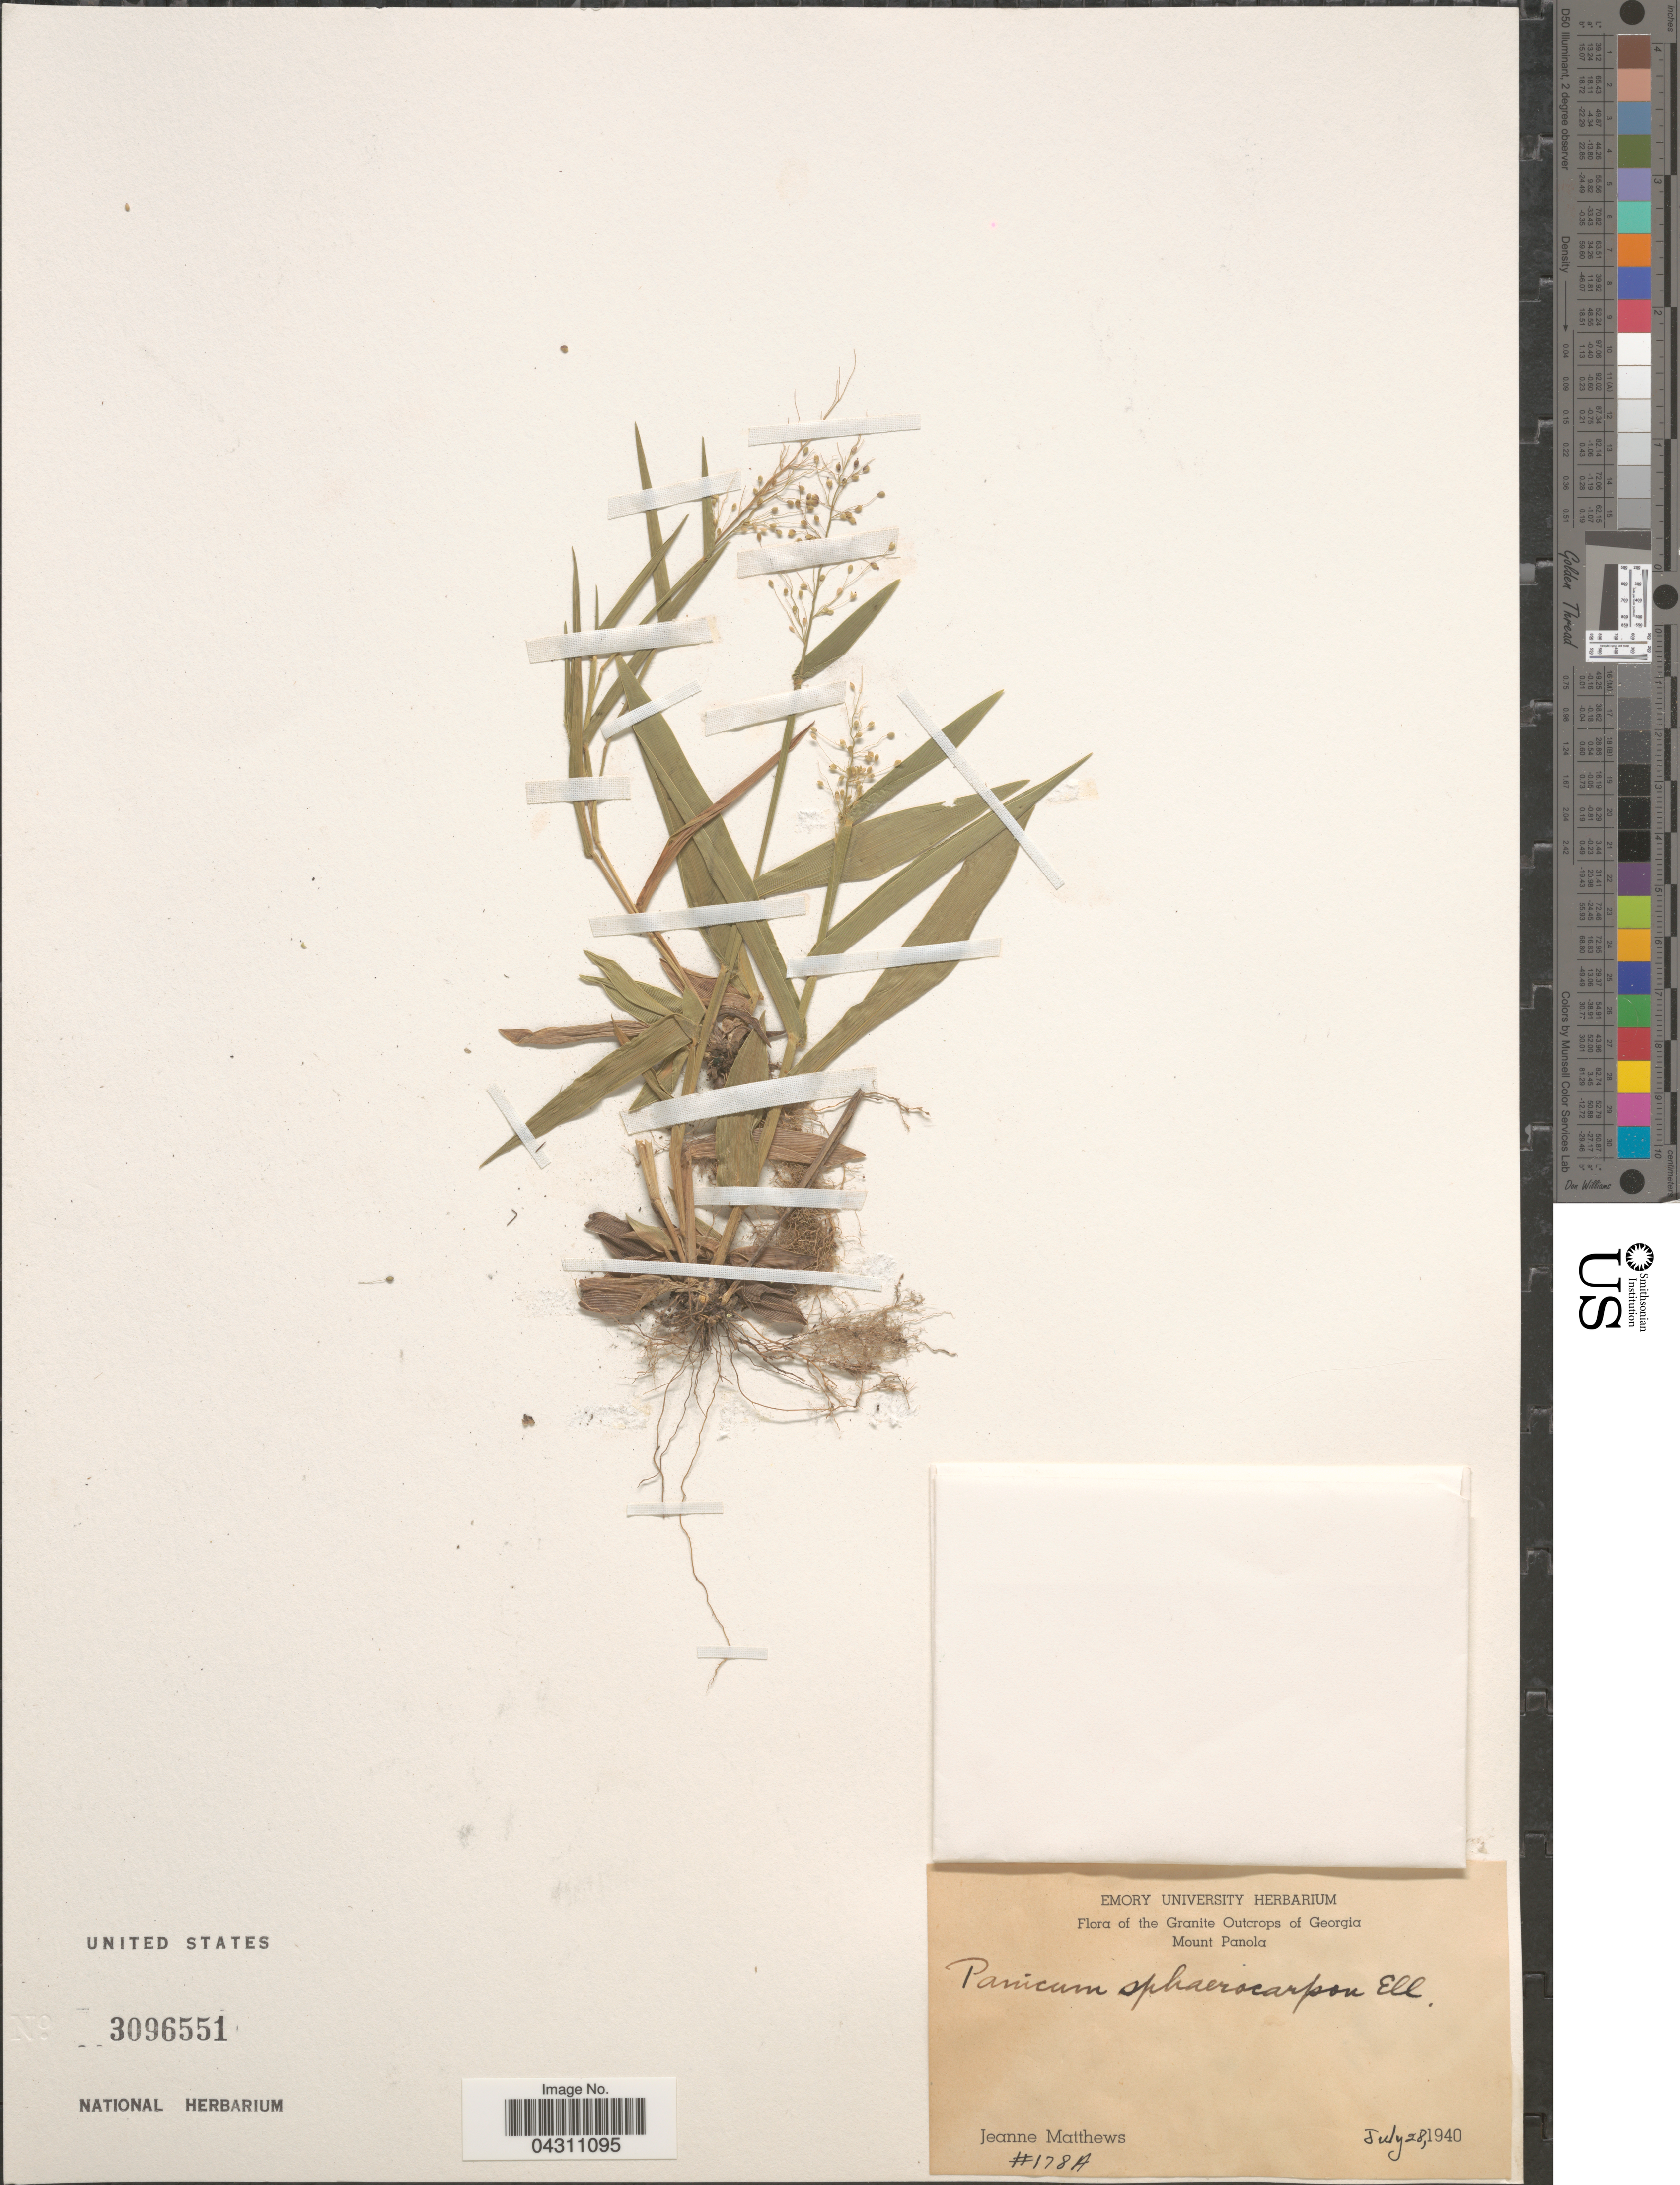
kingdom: Plantae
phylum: Tracheophyta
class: Liliopsida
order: Poales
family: Poaceae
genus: Dichanthelium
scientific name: Dichanthelium sphaerocarpon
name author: (Elliott) Gould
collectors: J. Matthews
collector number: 178A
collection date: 1940-07-28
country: United States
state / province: Georgia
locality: Granite Outcrops of Georgia. Mount Panola.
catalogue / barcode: US 3096551